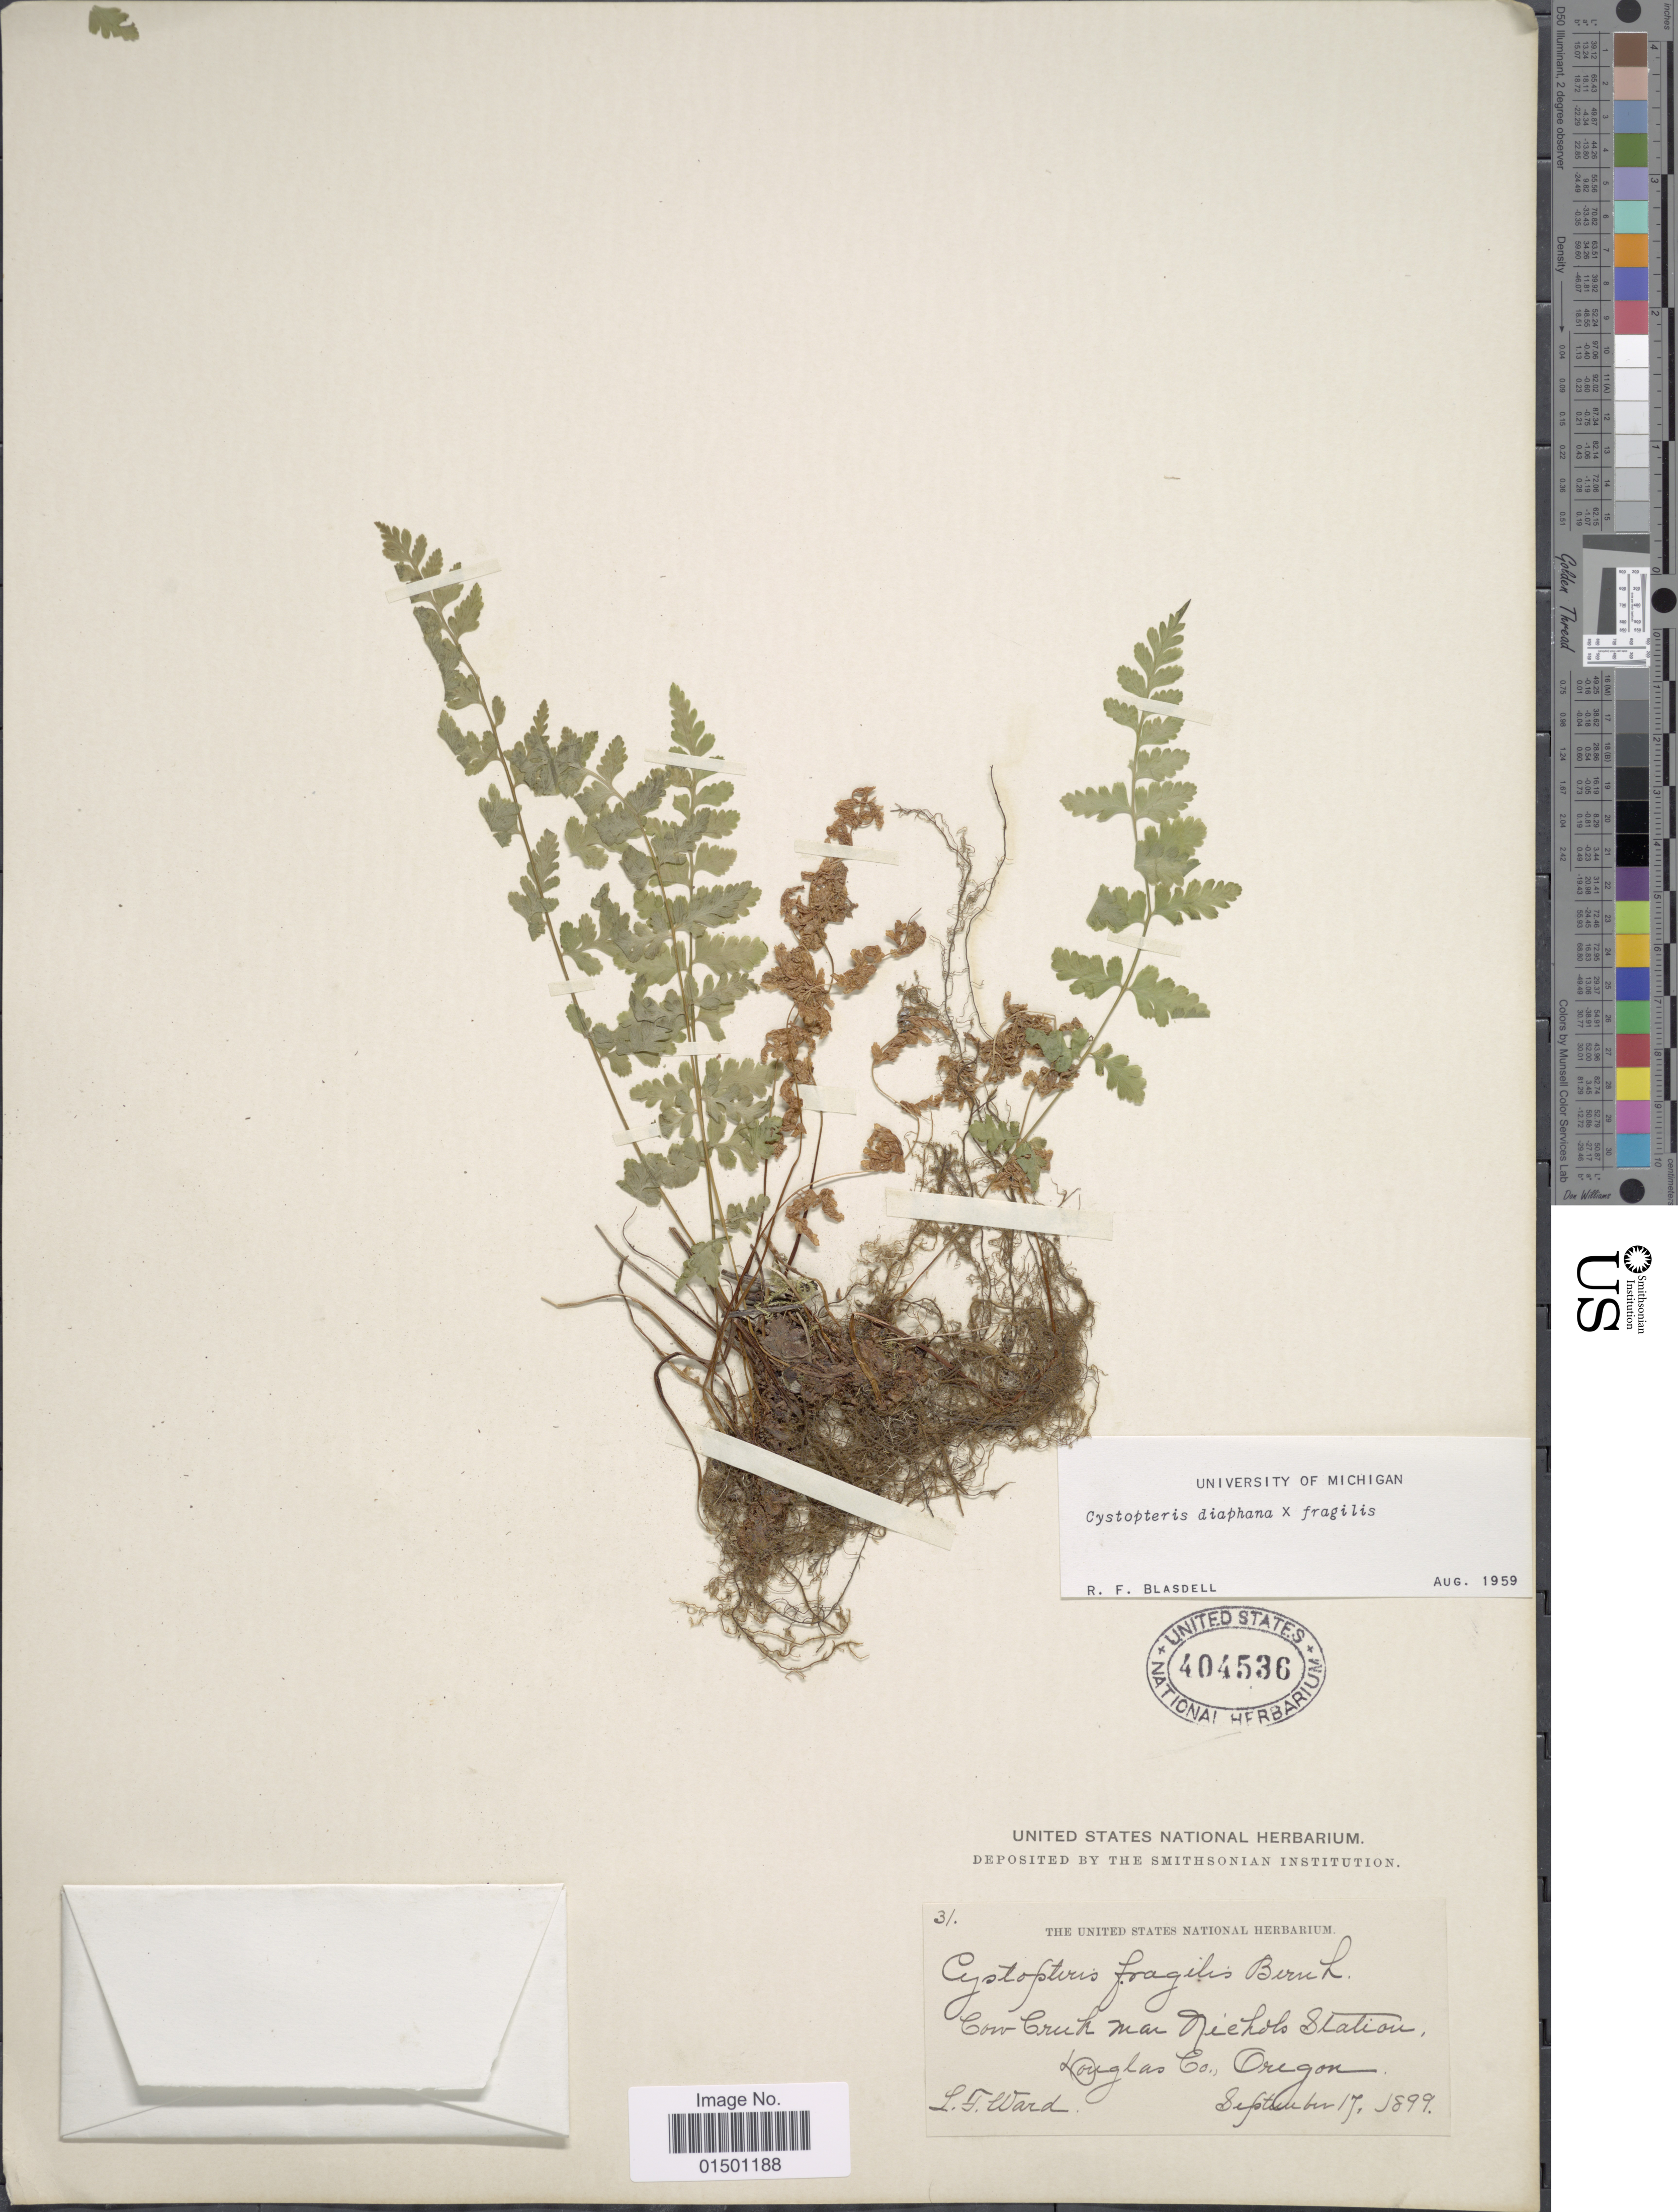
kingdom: Plantae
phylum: Tracheophyta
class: Polypodiopsida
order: Polypodiales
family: Cystopteridaceae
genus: Cystopteris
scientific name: Cystopteris diaphana x C. fragilis (L.) Bernh.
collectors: L. Ward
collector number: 31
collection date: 1899-09-17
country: United States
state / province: Oregon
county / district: Douglas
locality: Cow Creek near Nichols Station, Douglas Co.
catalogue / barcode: US 404536